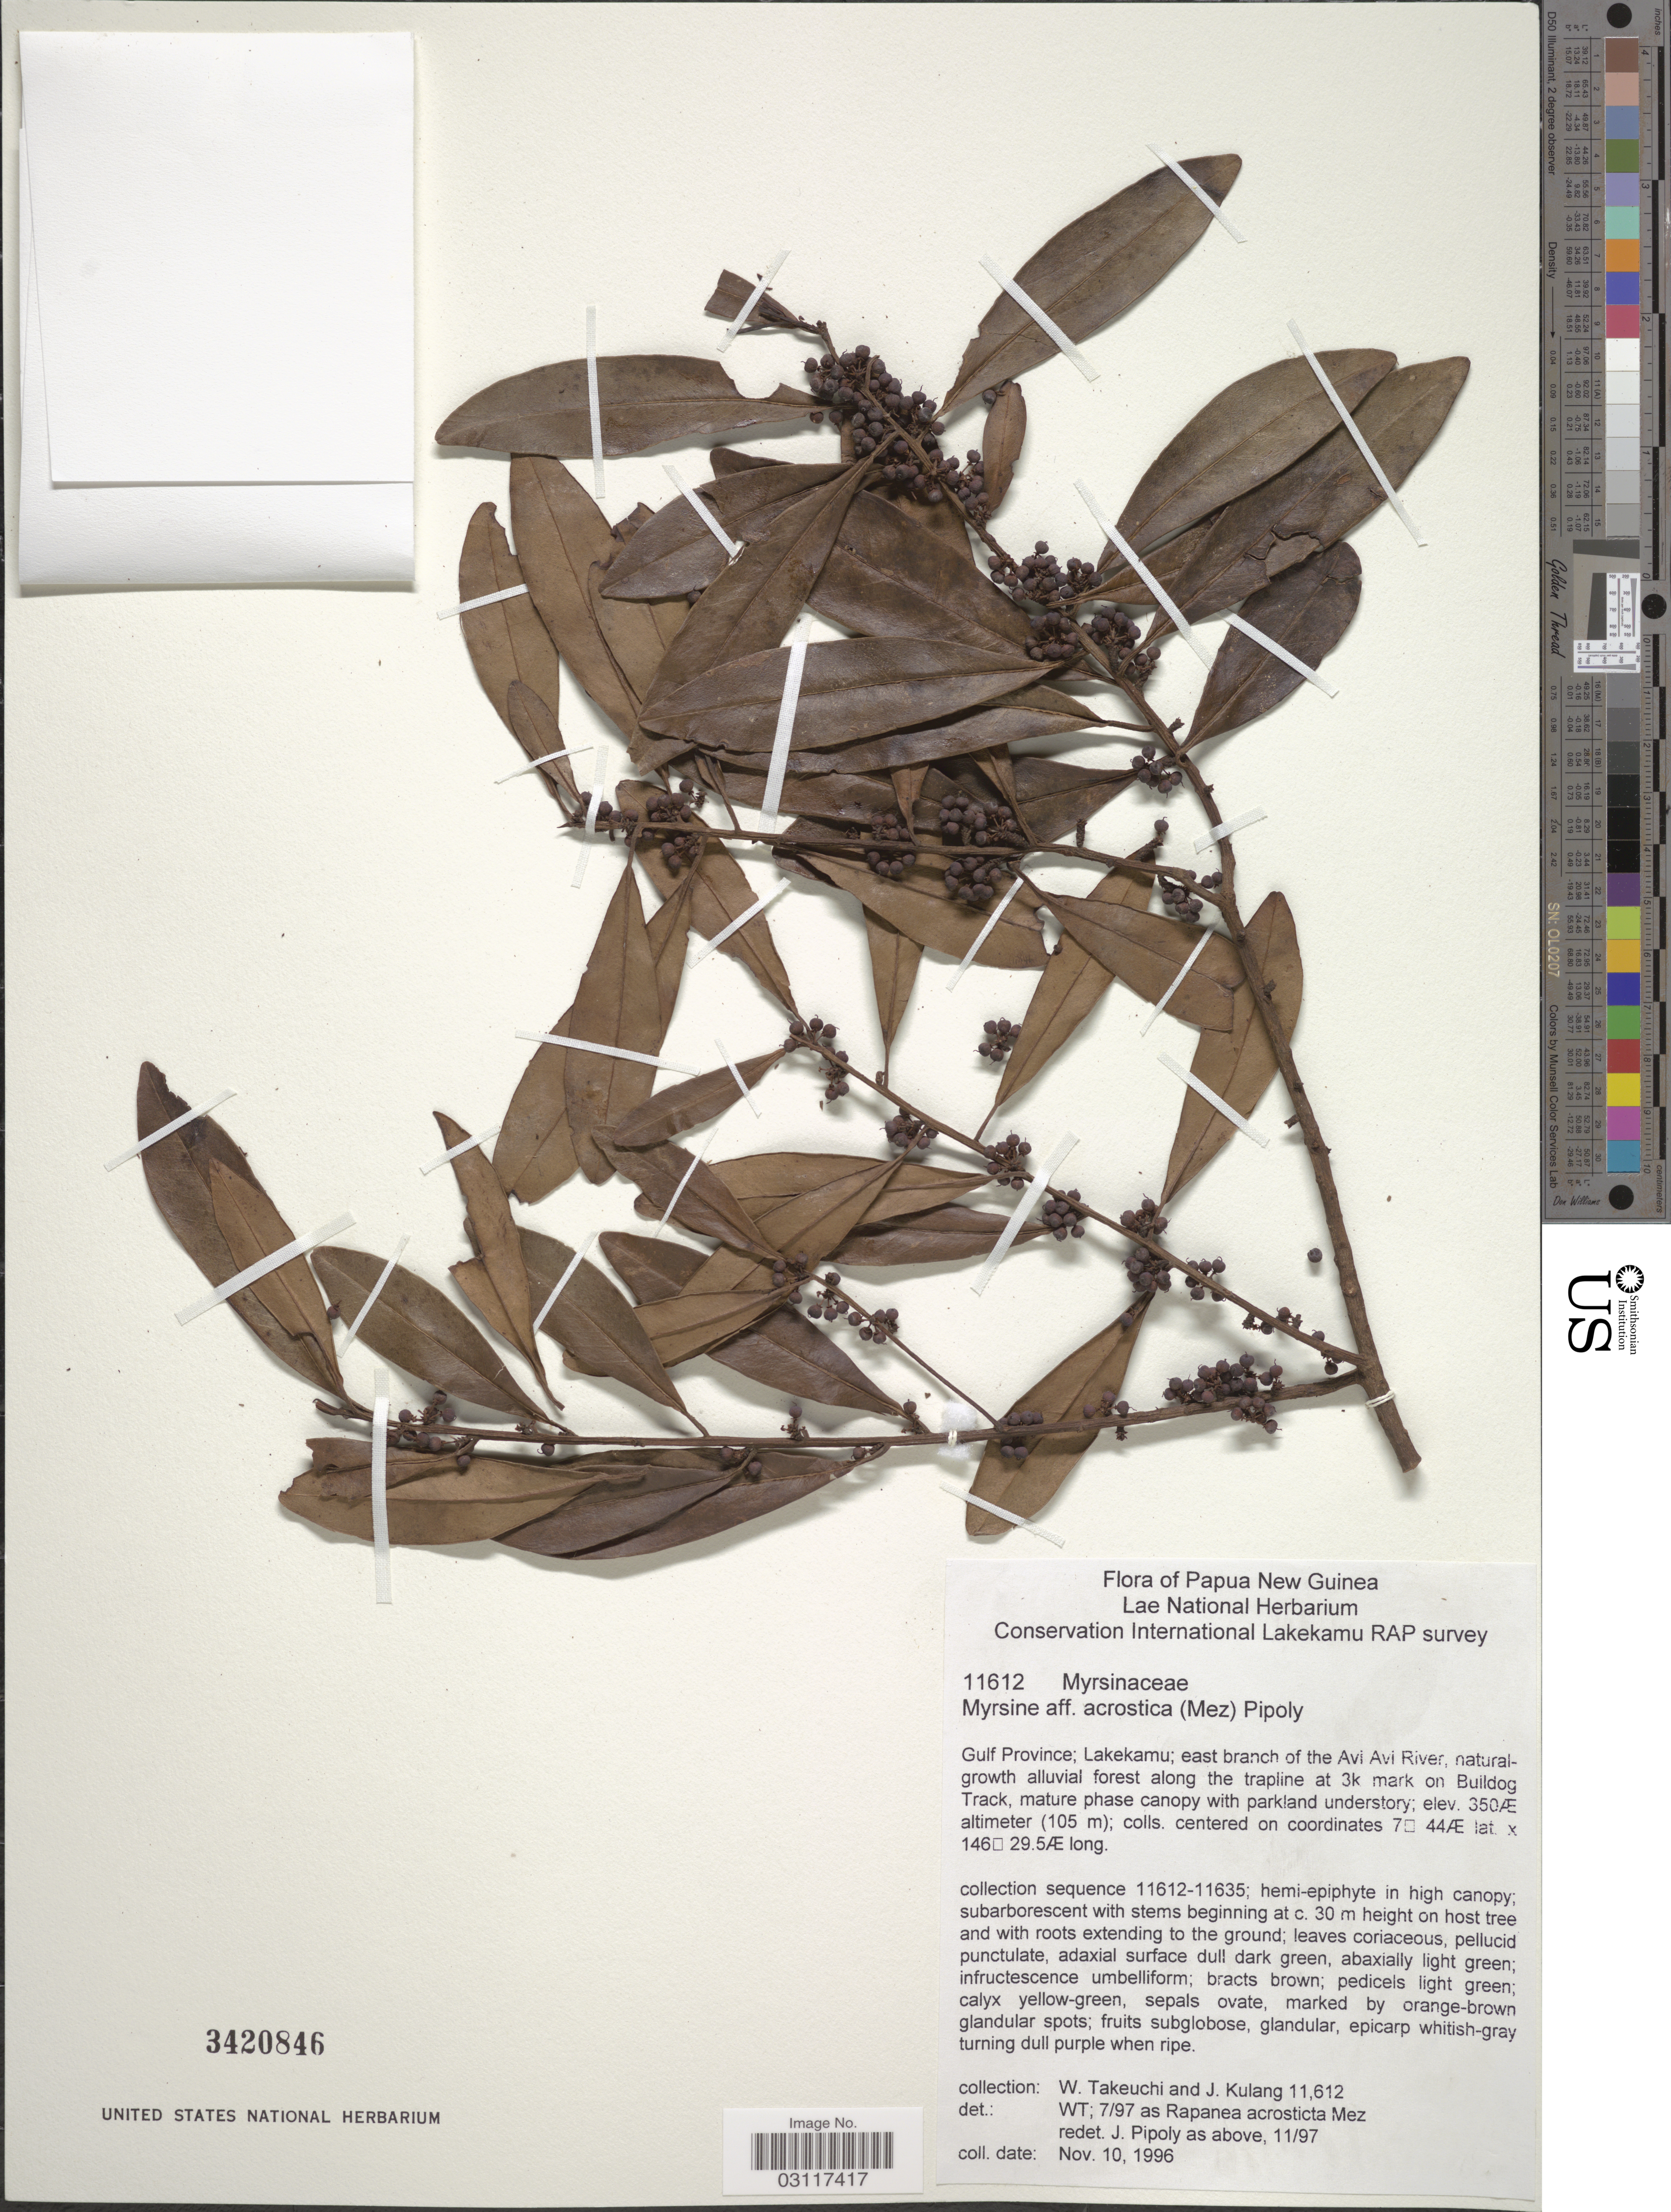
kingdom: Plantae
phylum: Tracheophyta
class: Magnoliopsida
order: Ericales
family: Primulaceae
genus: Myrsine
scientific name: Myrsine acrosticta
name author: (Mez) Pipoly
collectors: W. Takeuchi & J. Kulang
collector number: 11612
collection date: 1996-11-10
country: Papua New Guinea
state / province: Gulf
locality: Gulf Province; Lakekamu; east of branch of the Avi Avi River, natural-growth alluvial forest along the trapeline at 3k mark on Bulldog Track.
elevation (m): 105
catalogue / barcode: US 3420846